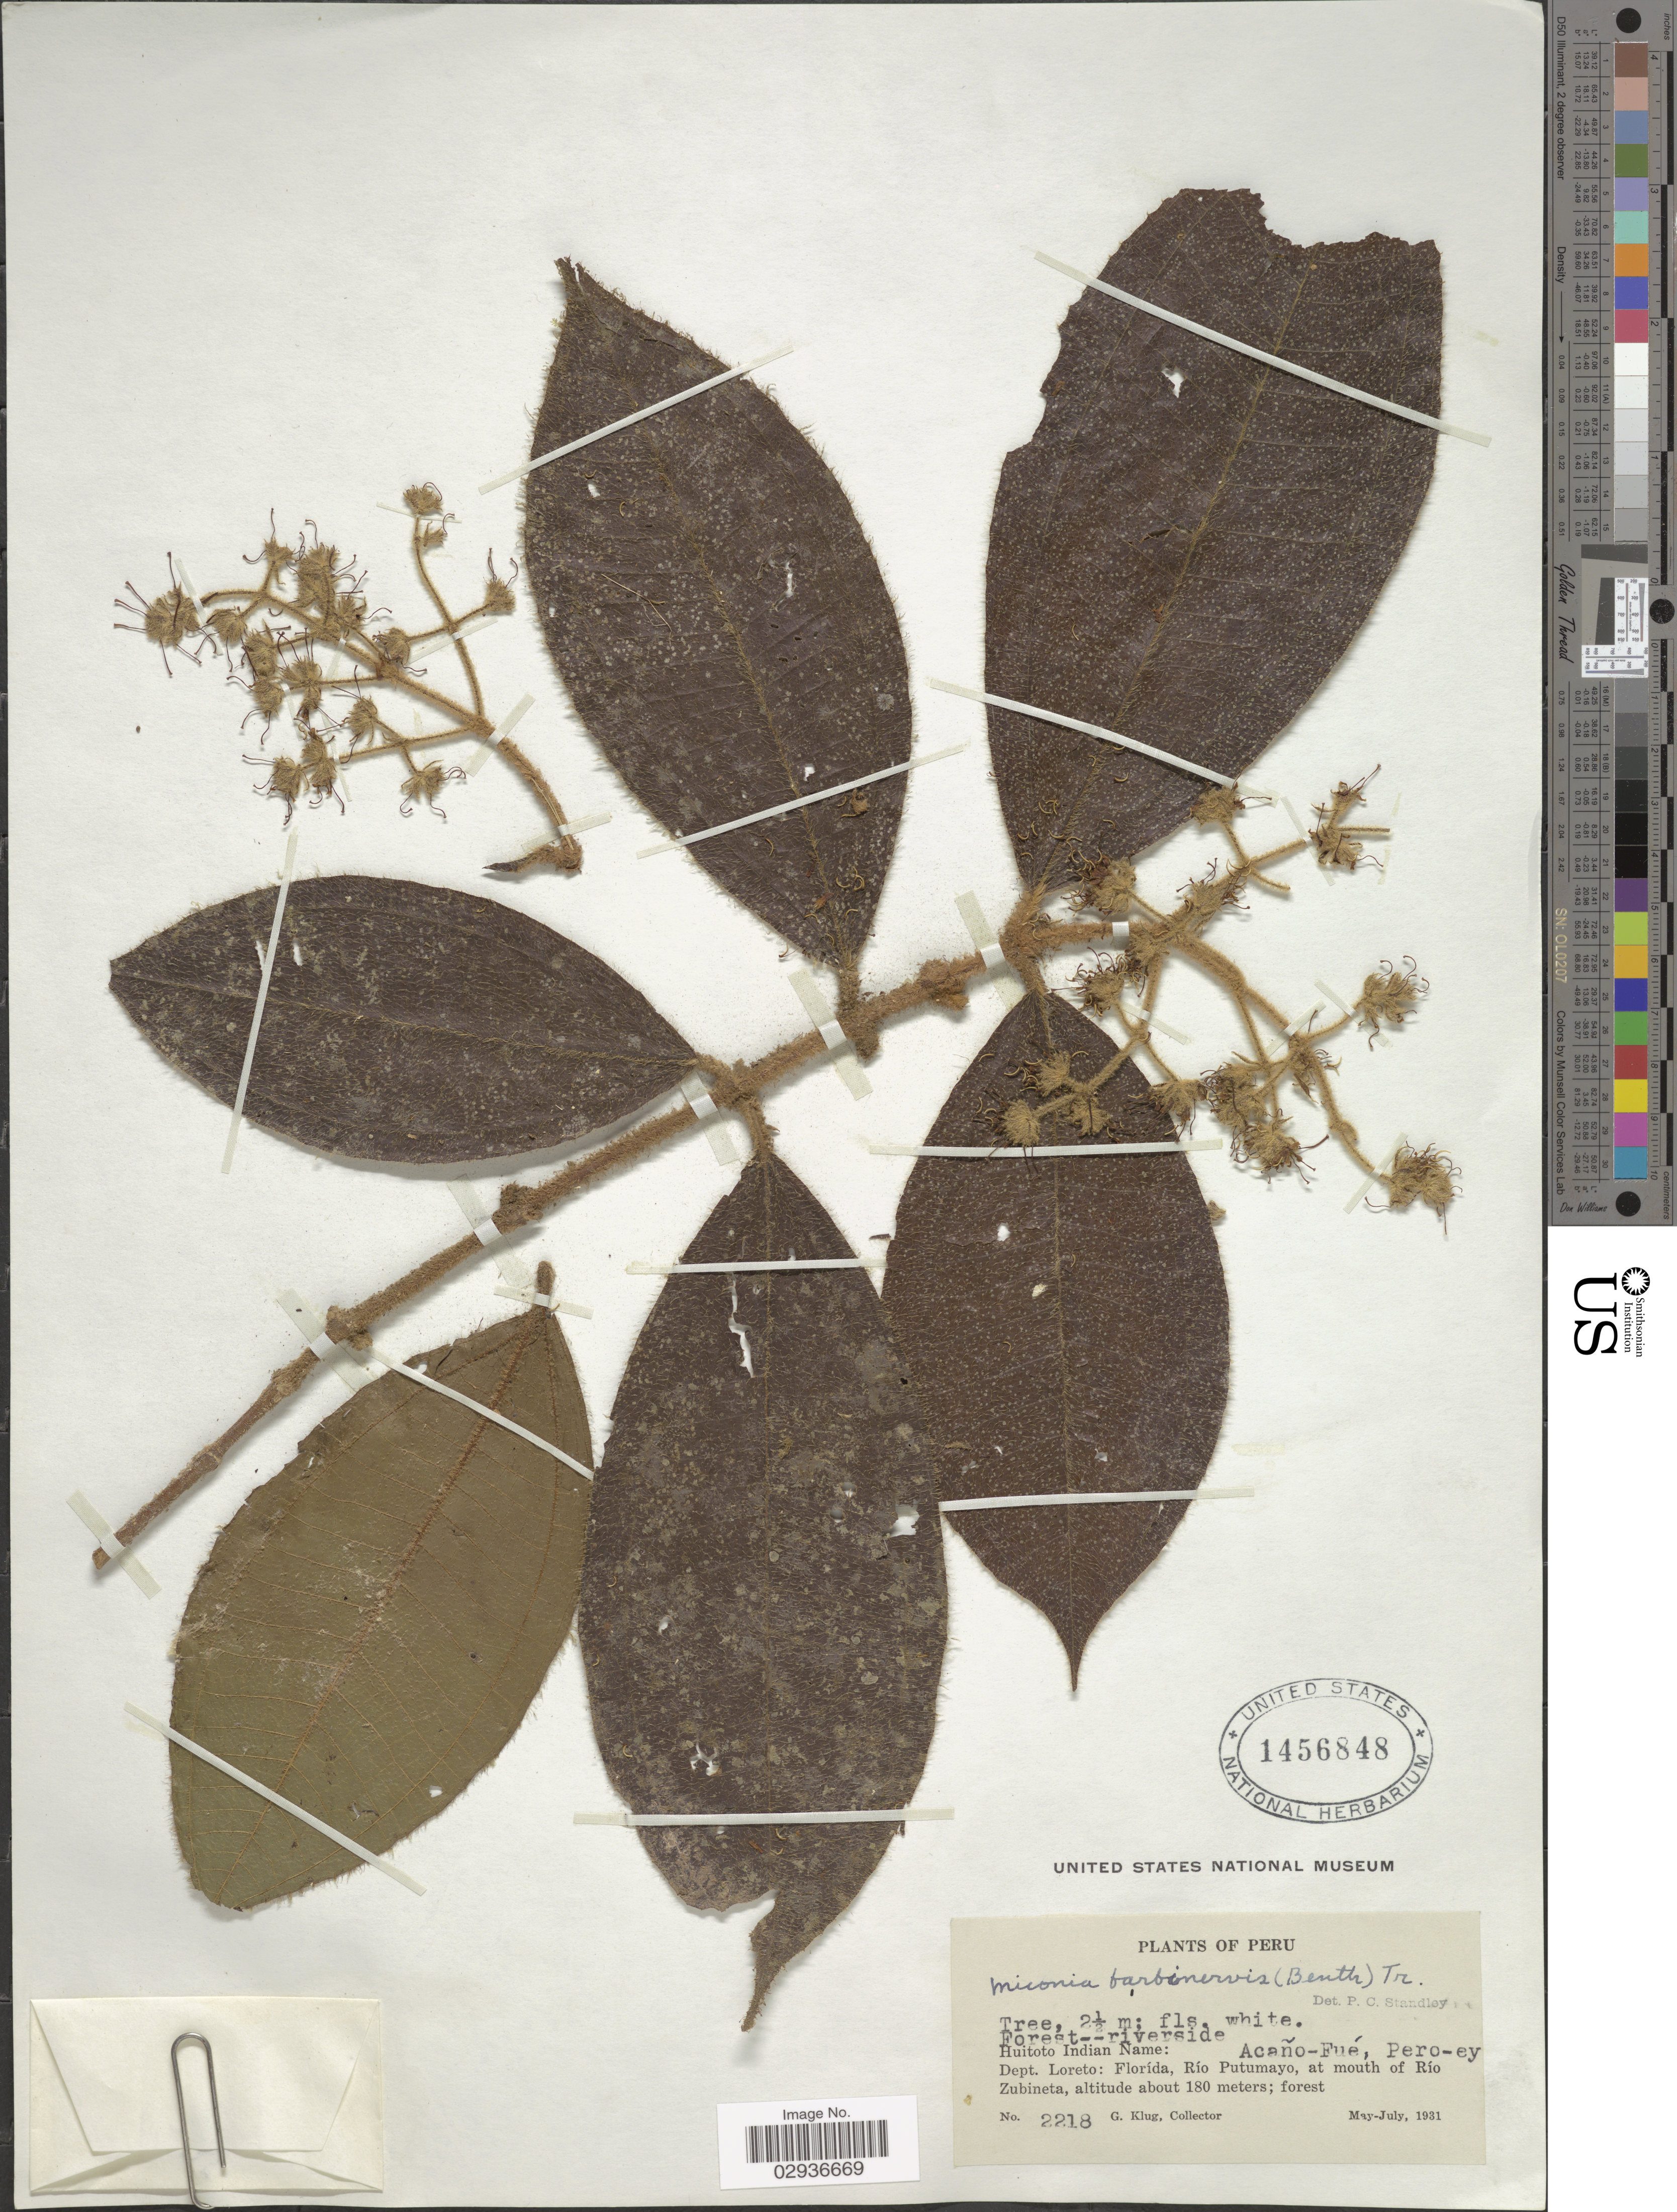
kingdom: Plantae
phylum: Tracheophyta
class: Magnoliopsida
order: Myrtales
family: Melastomataceae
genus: Miconia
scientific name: Miconia barbinervis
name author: (Benth.) Triana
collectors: G. Klug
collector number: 2218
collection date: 1931-05/1931-07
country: Peru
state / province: Loreto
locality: Dept. Loreto: Florída, Río Putumayo, at mouth of Río Zubineta.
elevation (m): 180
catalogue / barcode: US 1456848